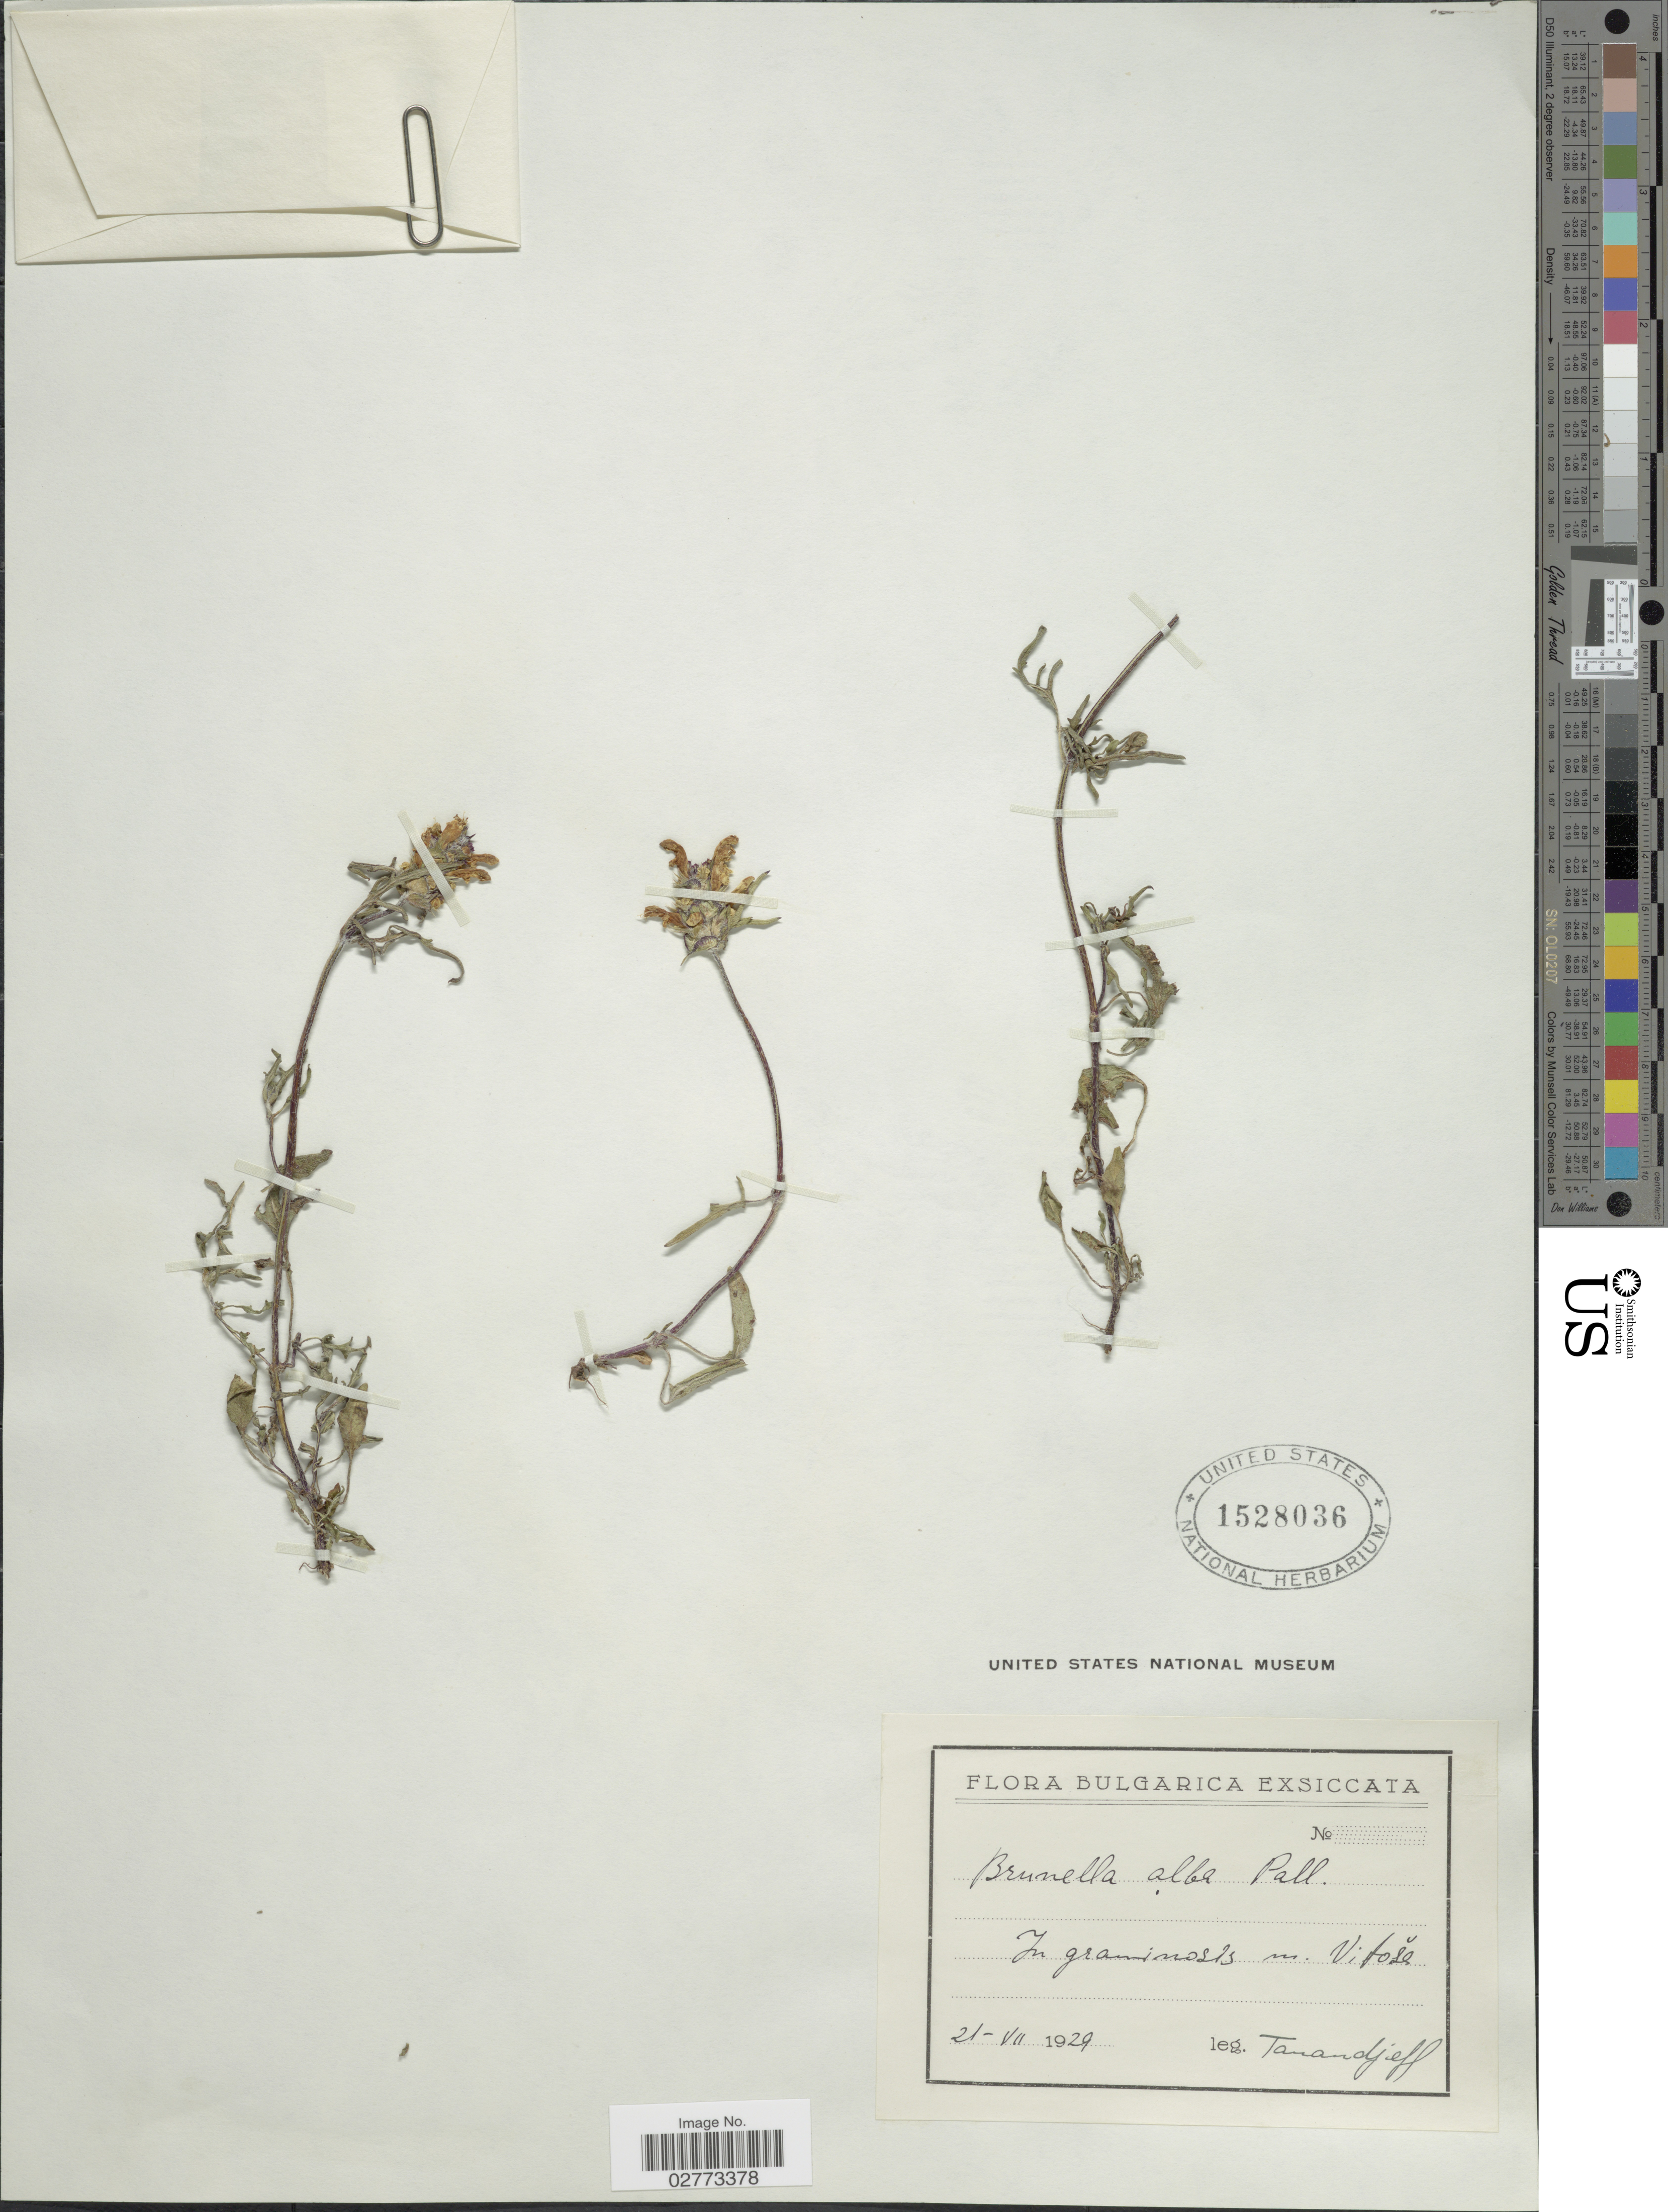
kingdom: Plantae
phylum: Tracheophyta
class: Magnoliopsida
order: Lamiales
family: Lamiaceae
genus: Prunella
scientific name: Prunella alba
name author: Pall. ex M. Bieb.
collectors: -. Tanandjeff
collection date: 1929-07-21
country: Bulgaria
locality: Bulgarica. In graminosis m. Vitose.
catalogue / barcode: US 1528036